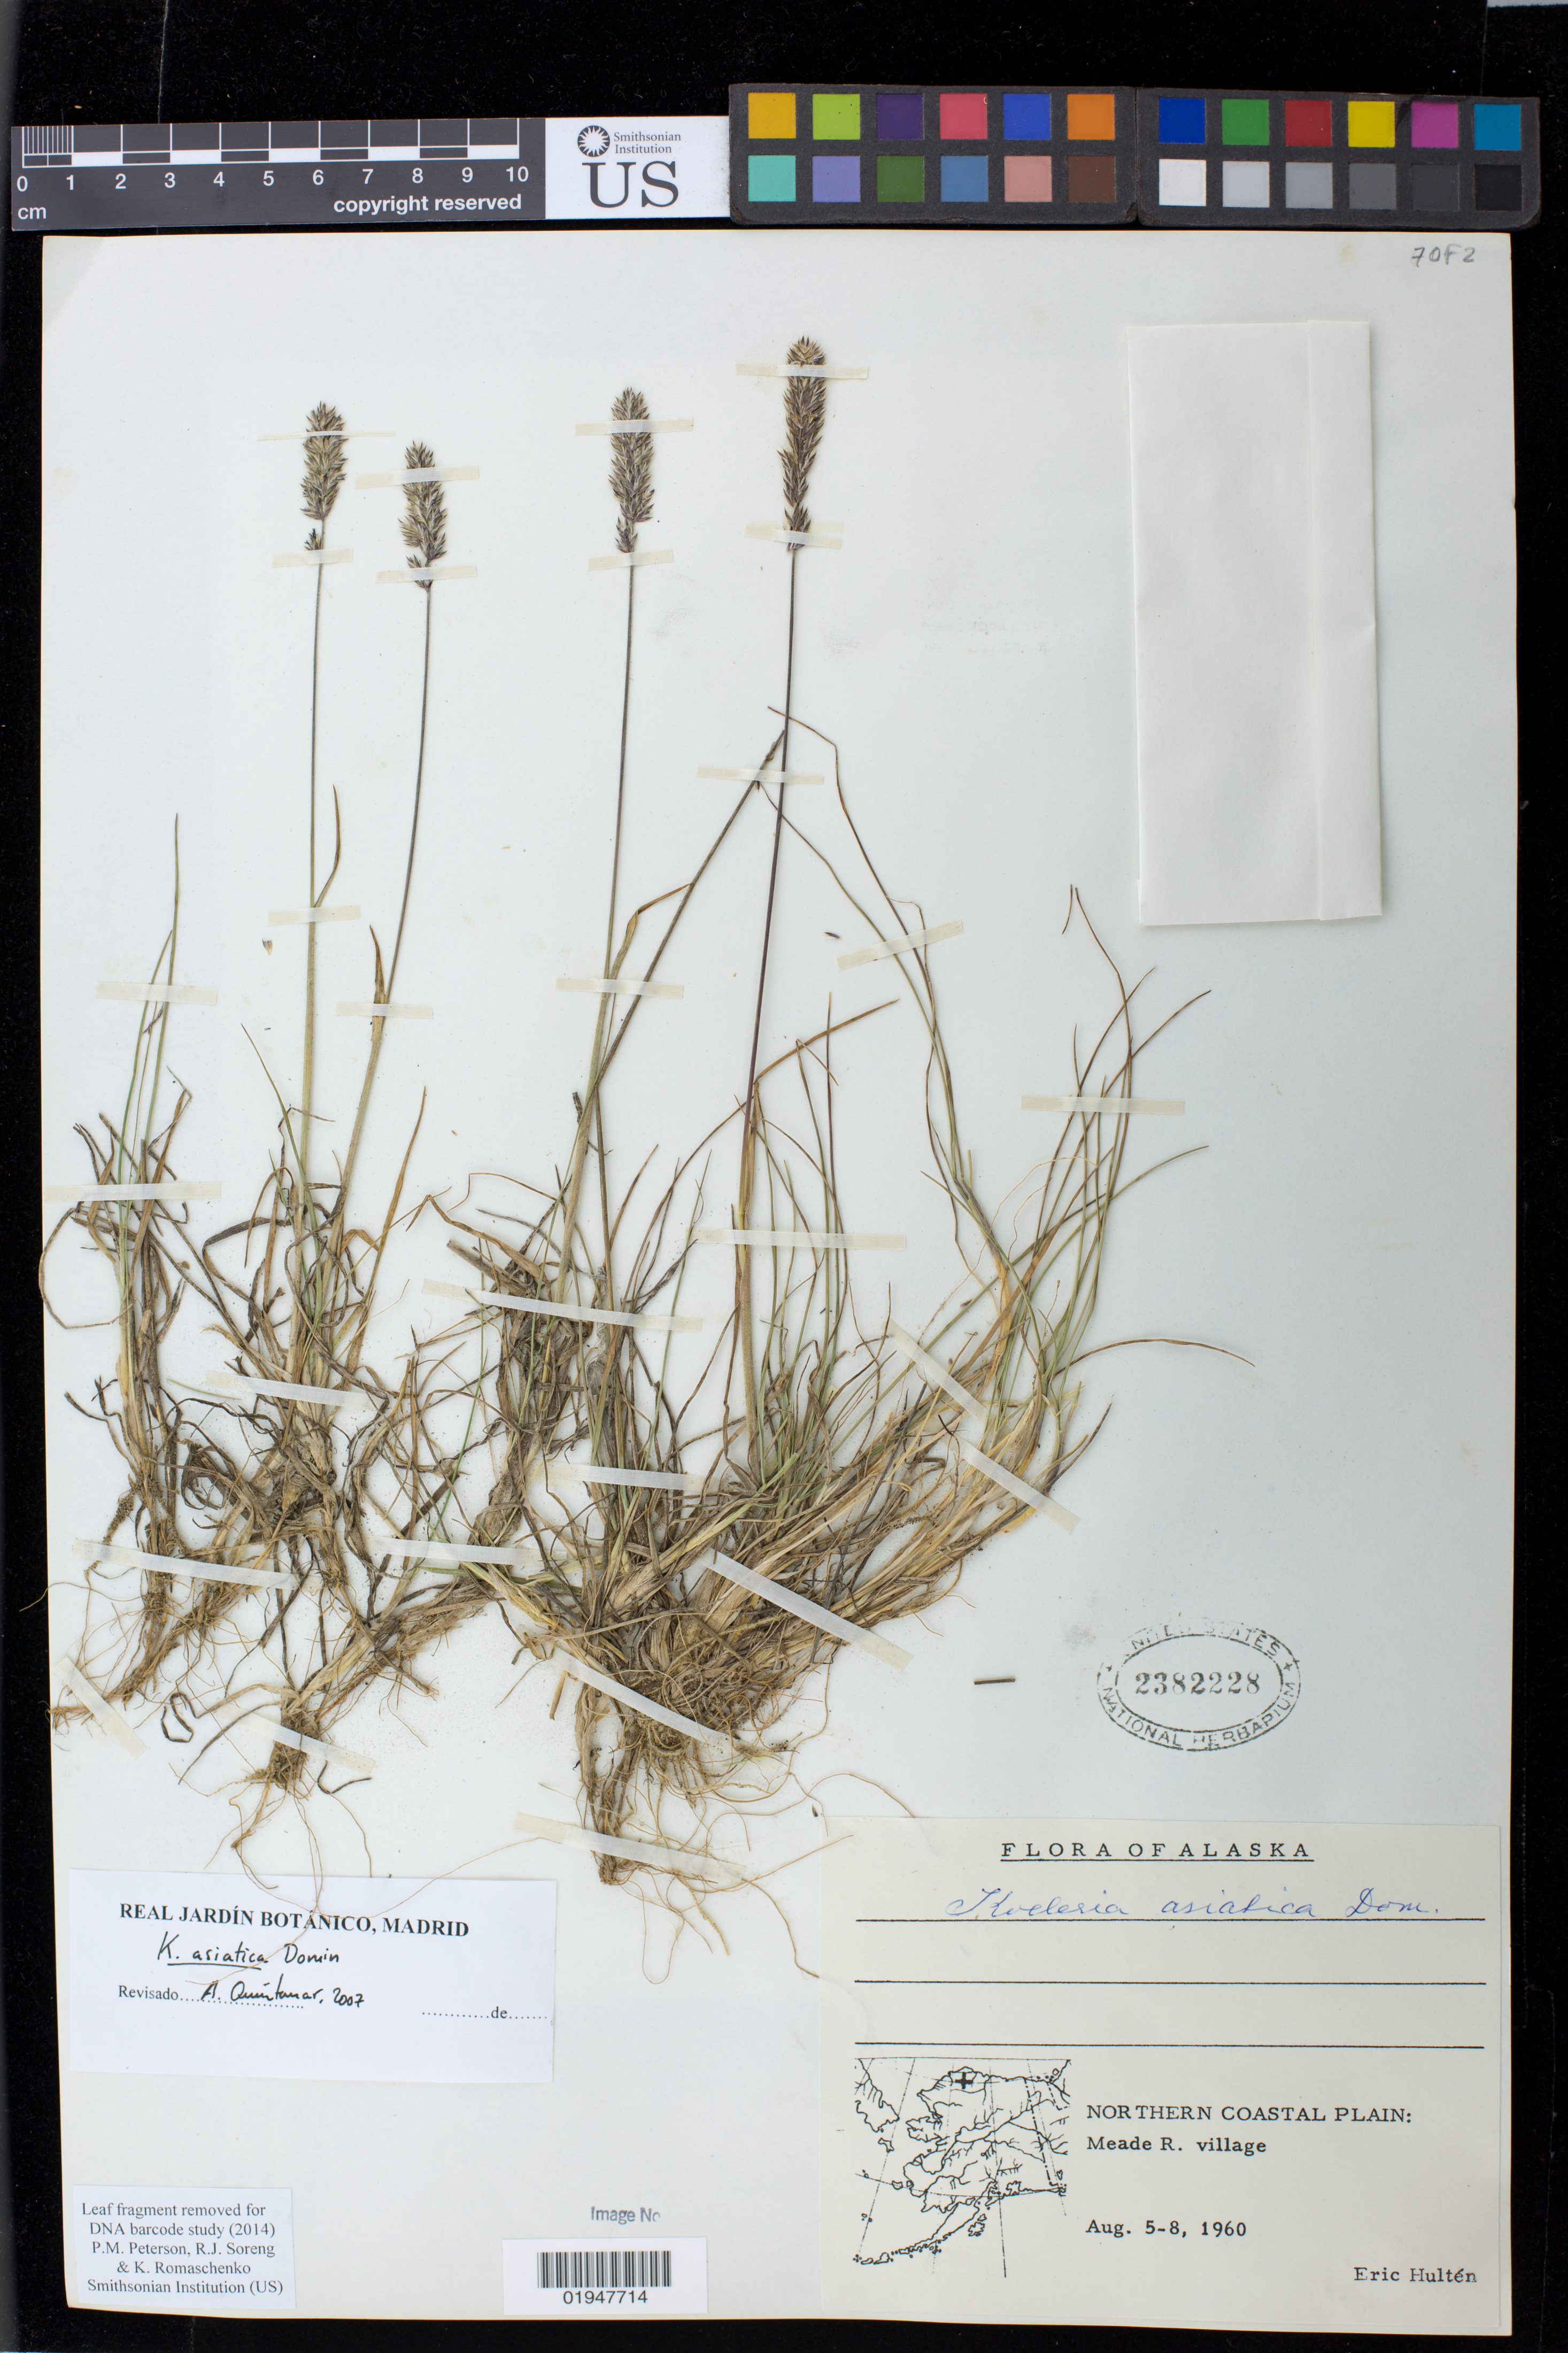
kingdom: Plantae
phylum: Tracheophyta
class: Liliopsida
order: Poales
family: Poaceae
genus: Koeleria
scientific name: Koeleria asiatica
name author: Domin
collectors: E. Hulten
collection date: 1960-08-05/1960-08-08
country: United States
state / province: Alaska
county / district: North Slope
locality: Meade R. village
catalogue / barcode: US 2382228